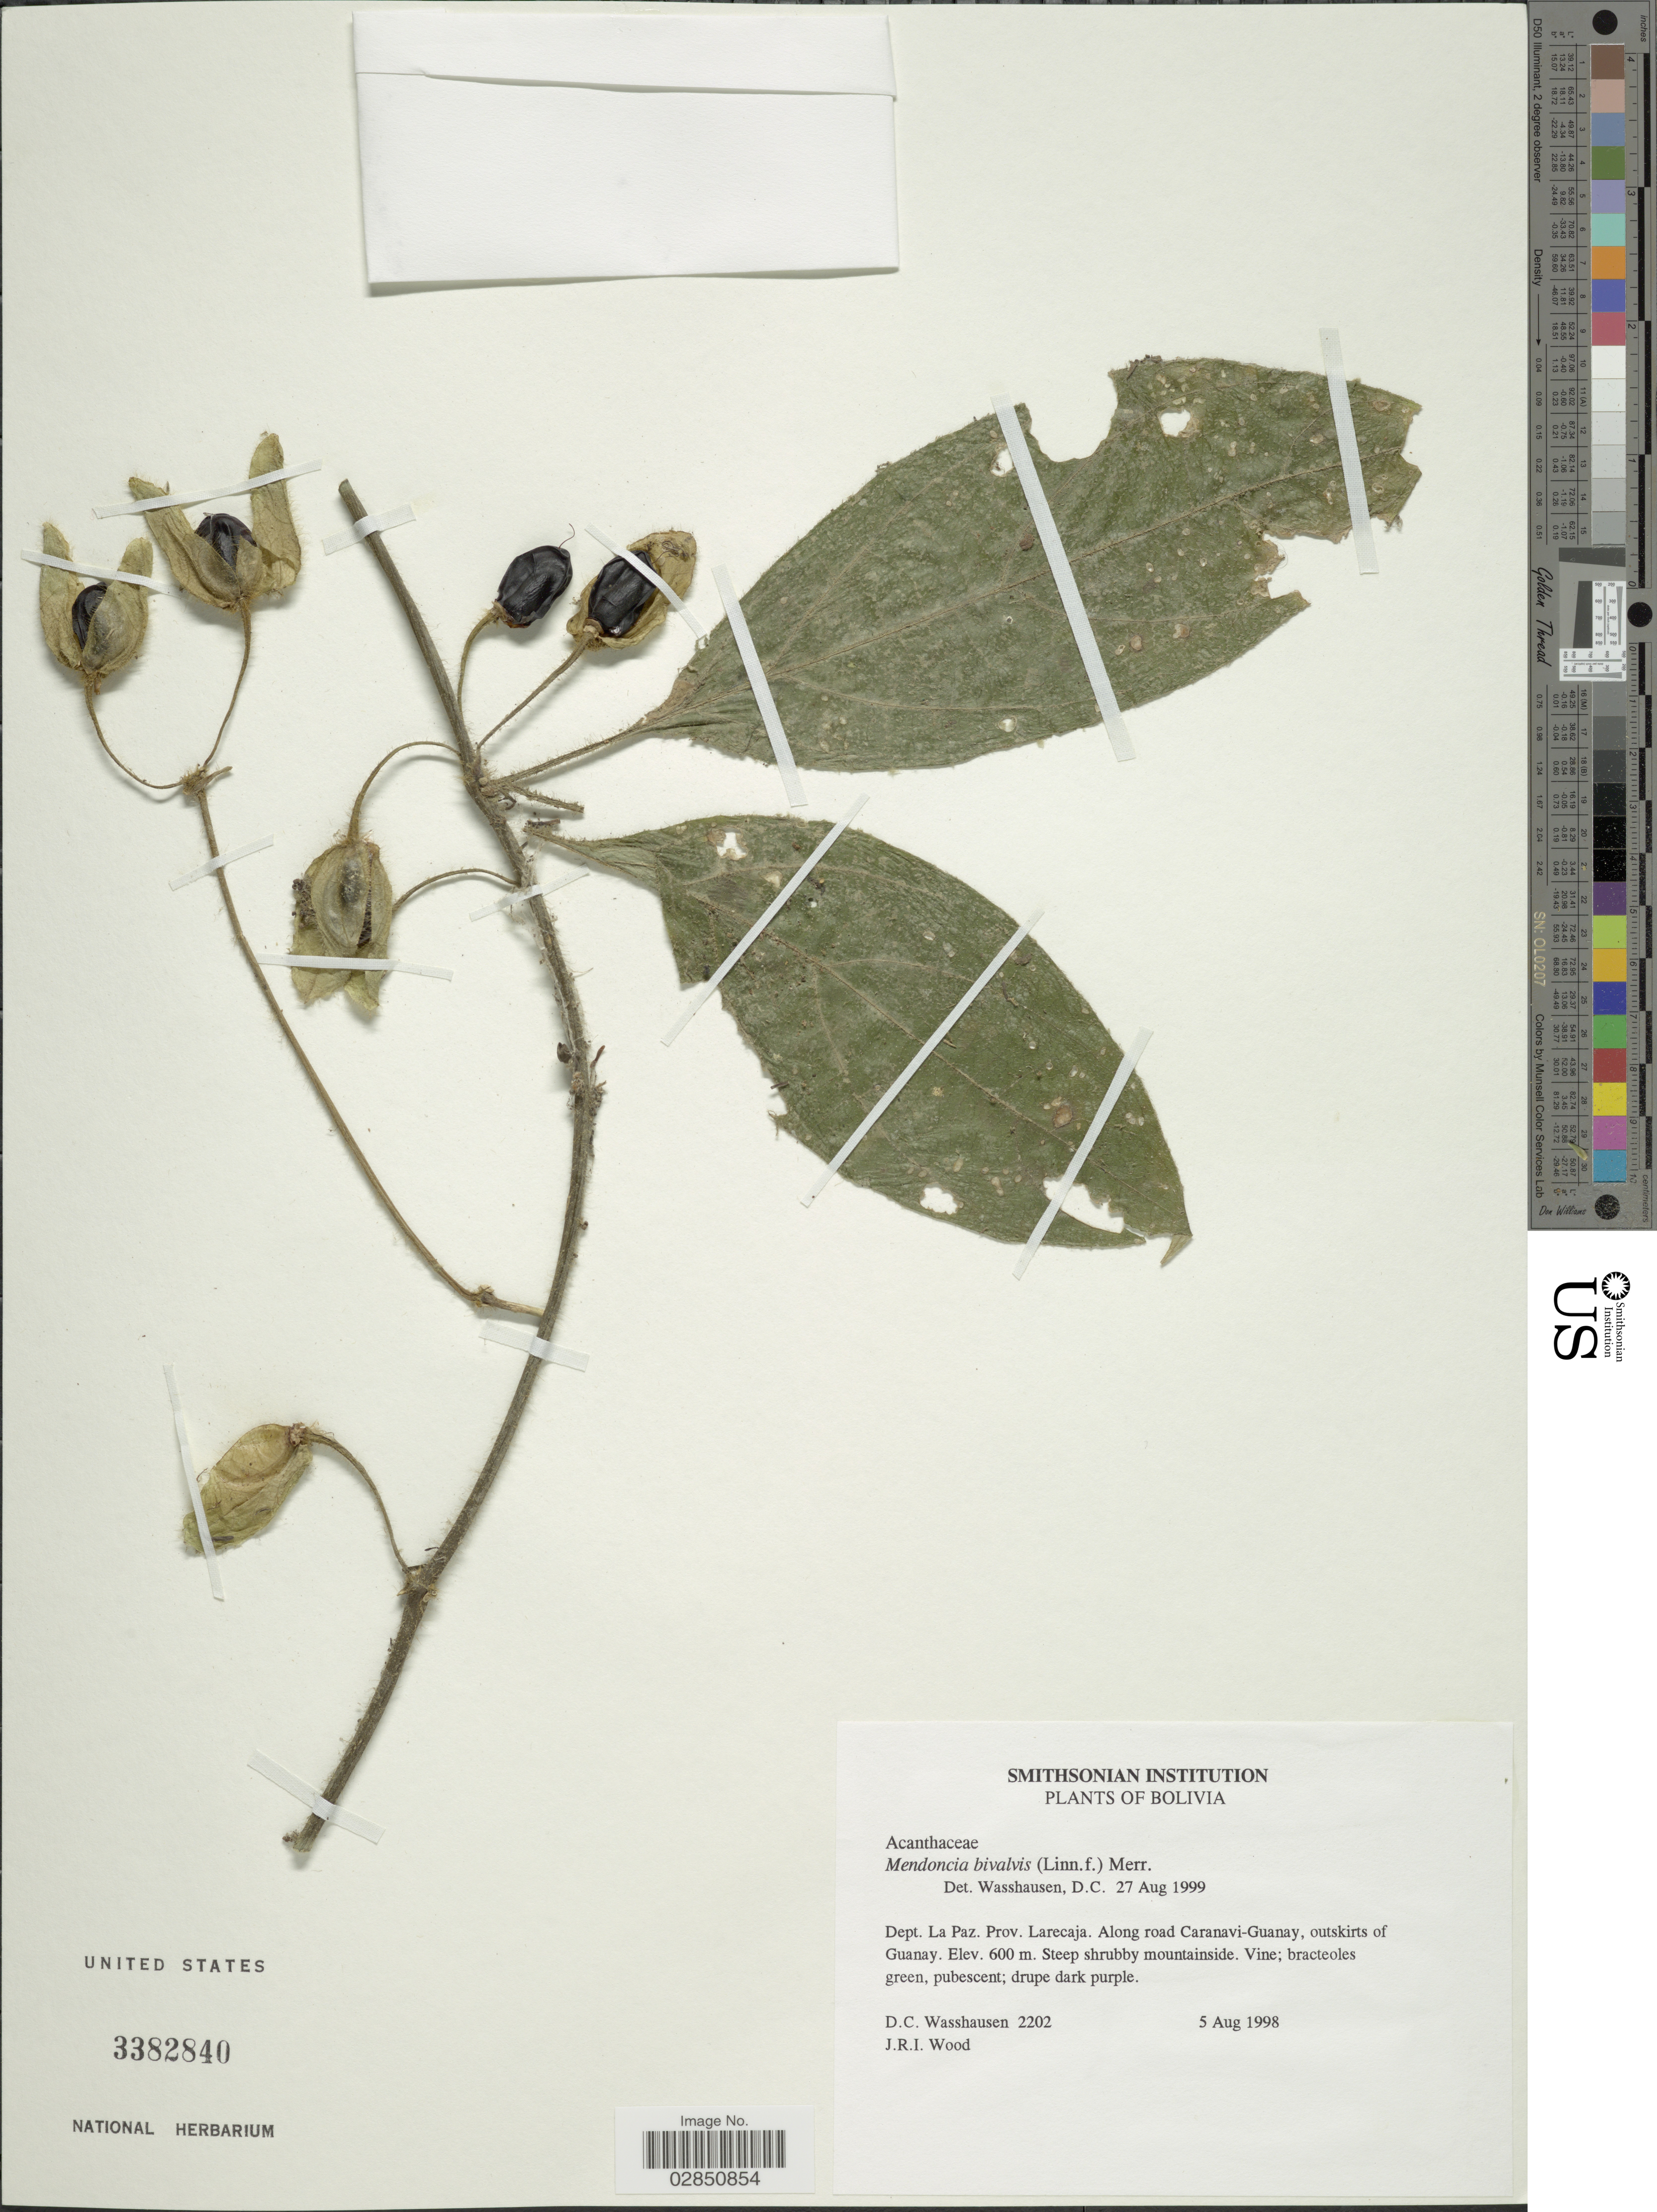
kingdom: Plantae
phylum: Tracheophyta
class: Magnoliopsida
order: Lamiales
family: Acanthaceae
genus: Mendoncia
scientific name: Mendoncia bivalvis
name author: (L. f.) Merr.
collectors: D. C. Wasshausen & J. R. I. Wood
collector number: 2202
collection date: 1998-08-05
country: Bolivia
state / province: La Paz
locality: Dept. La Paz. Prov. Larecaja. Along road Caranavi-Guanay, outskirts of Guanay.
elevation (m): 600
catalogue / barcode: US 3382840